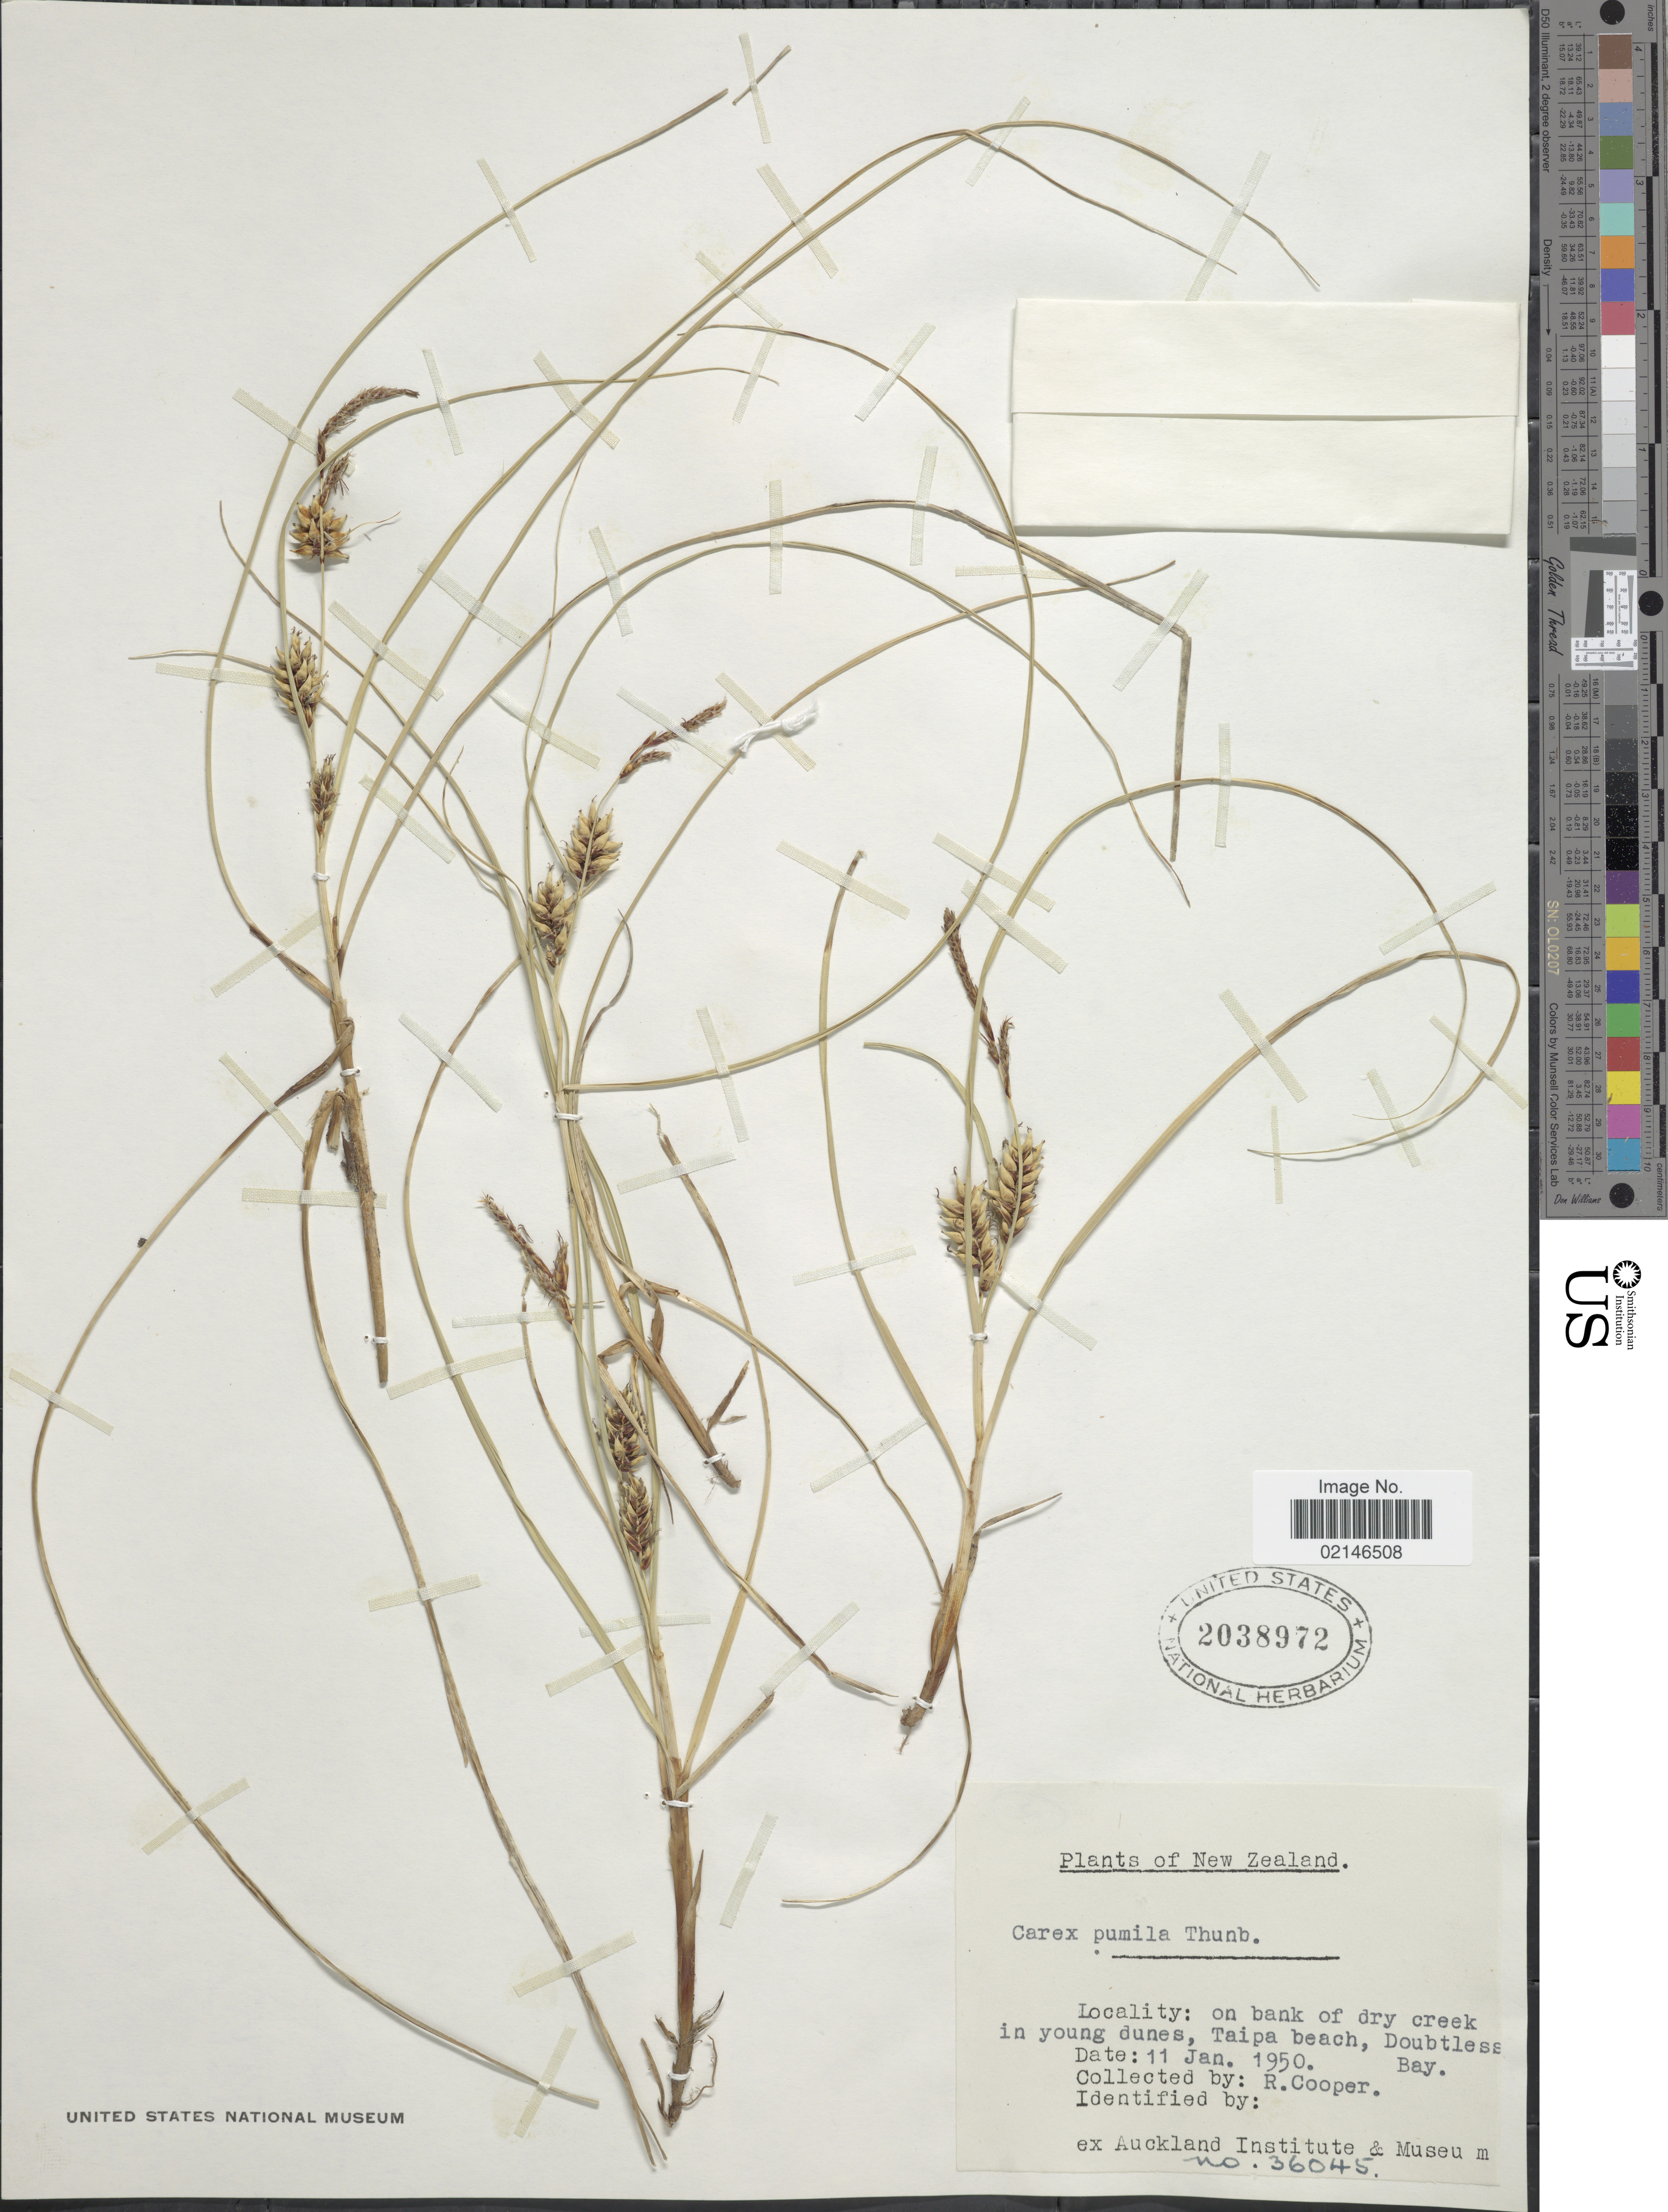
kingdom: Plantae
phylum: Tracheophyta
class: Liliopsida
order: Poales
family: Cyperaceae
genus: Carex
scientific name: Carex pumila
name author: Thunb.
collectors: R. Cooper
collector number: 36045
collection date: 1950-01-11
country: New Zealand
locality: On bank of dry creek in young dunes, Taipa beach, Doubtless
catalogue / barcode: US 2038972